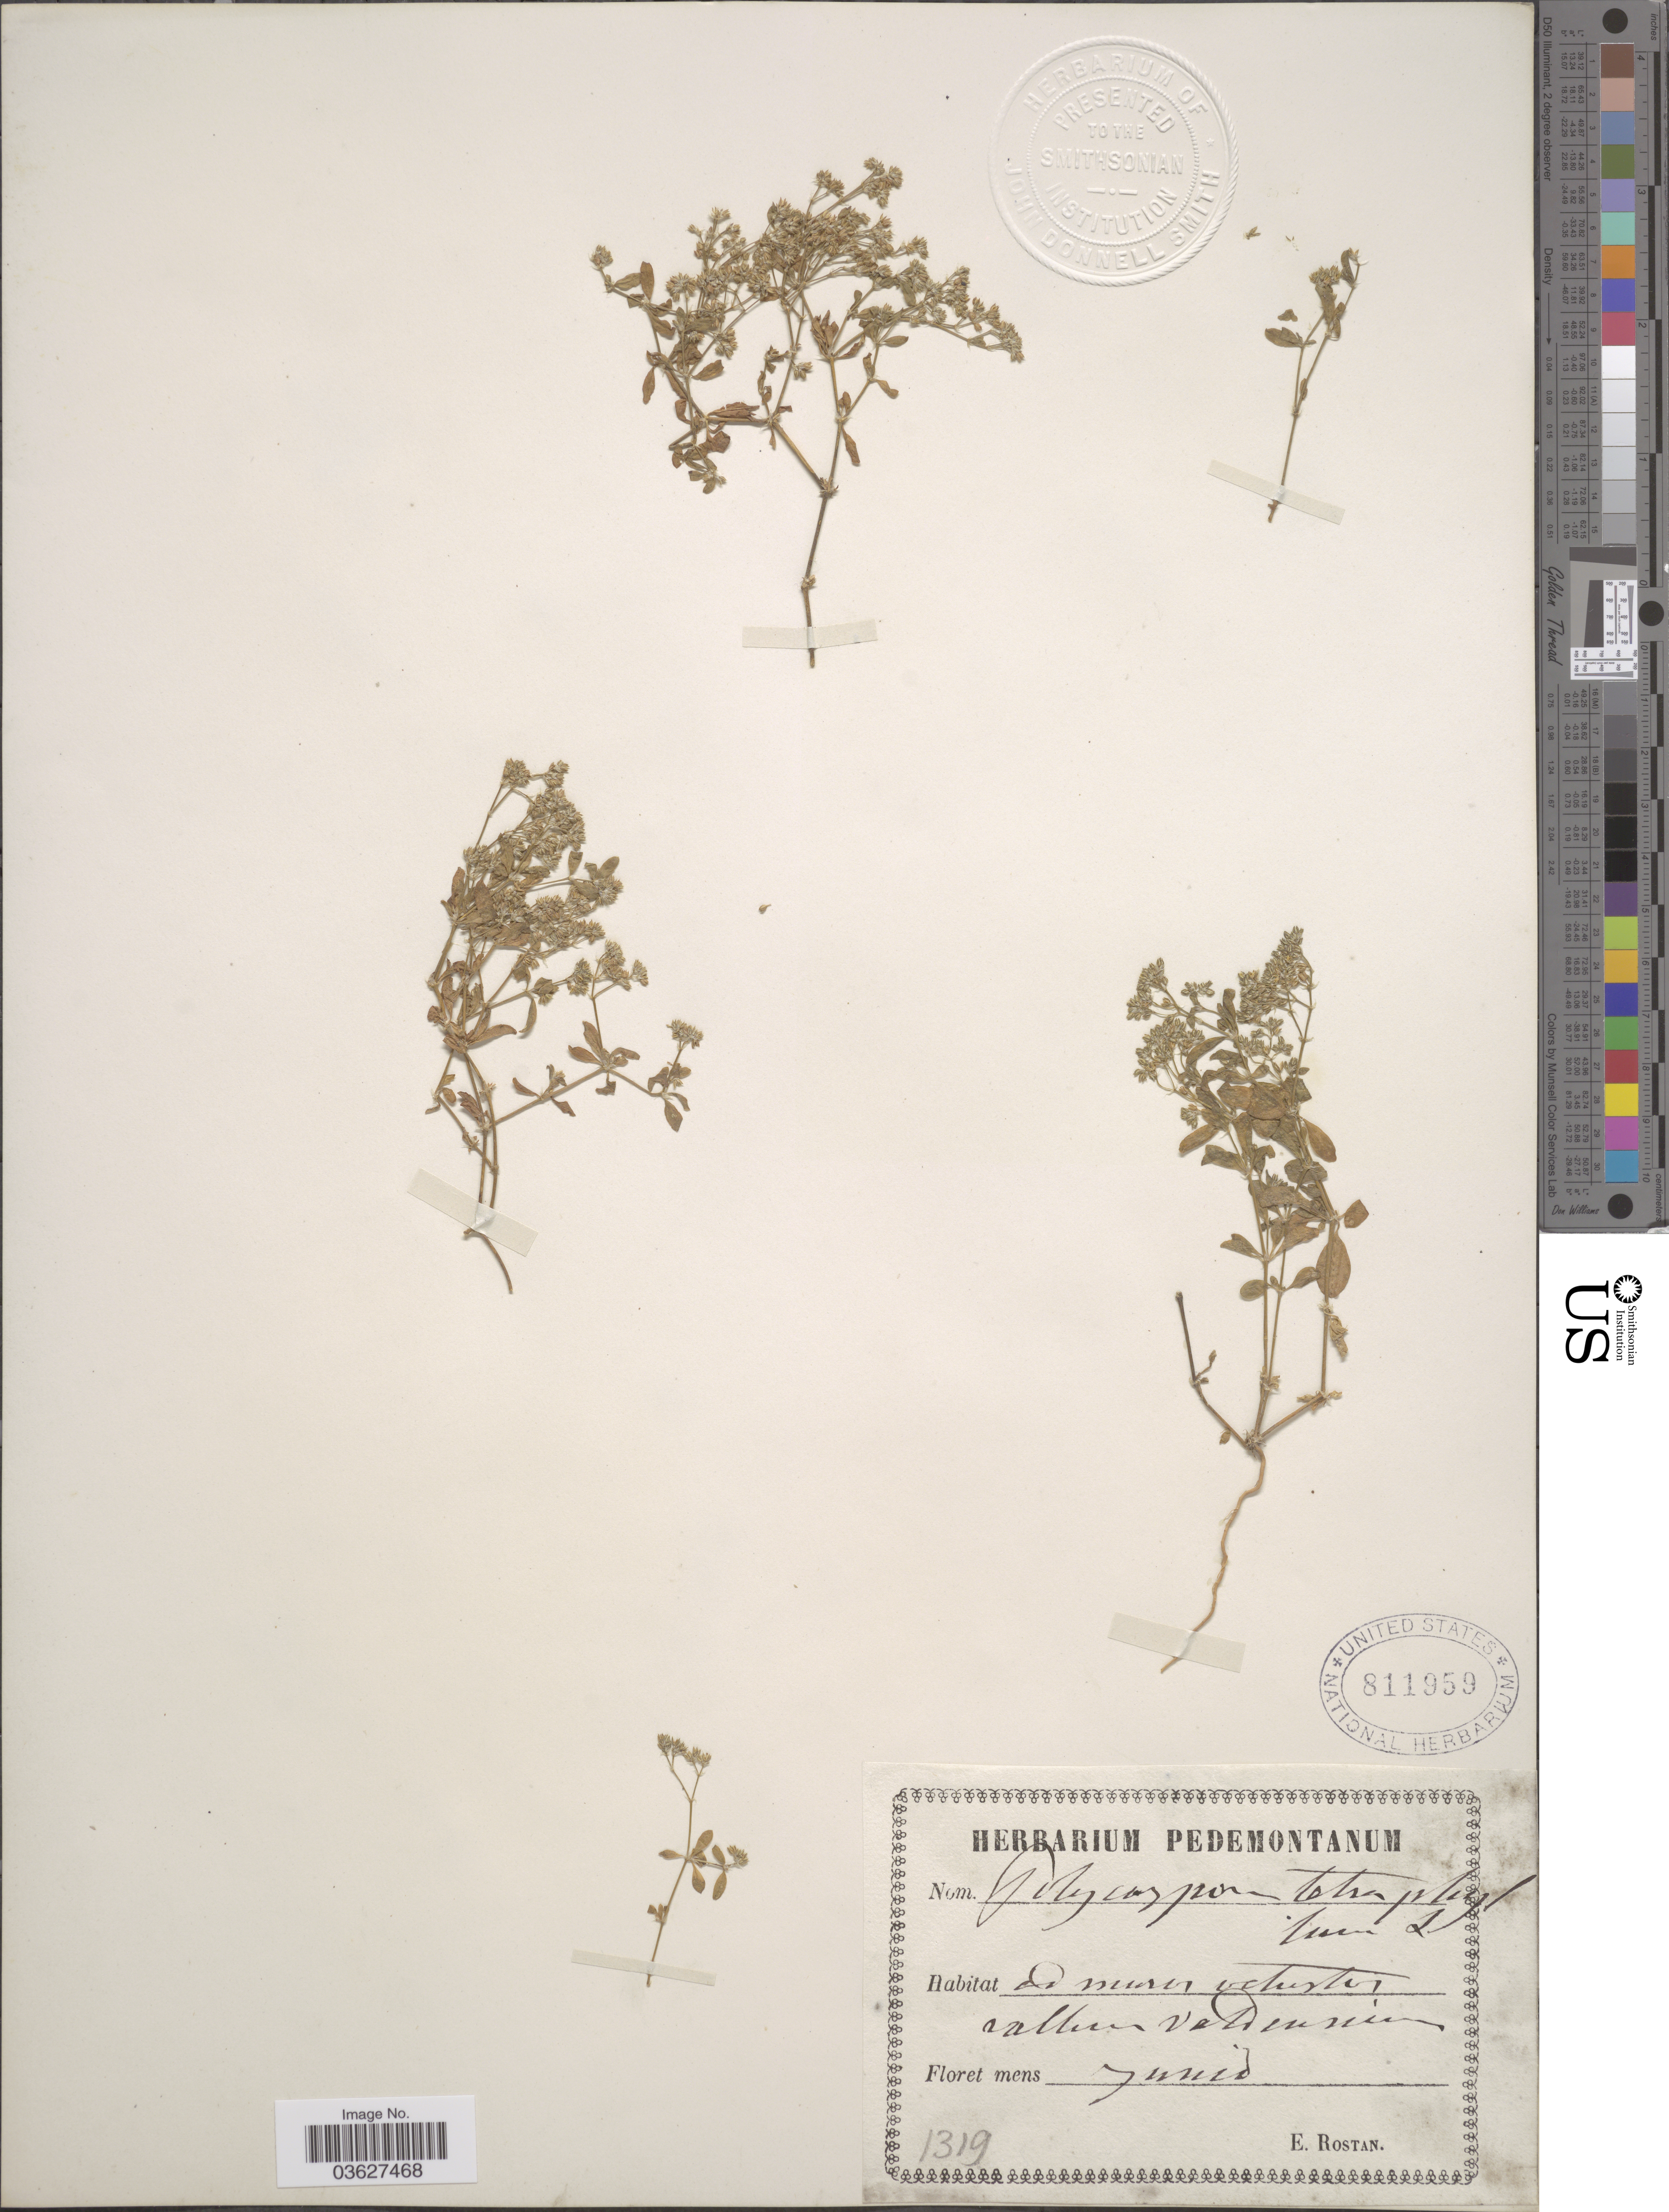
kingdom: Plantae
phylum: Tracheophyta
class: Magnoliopsida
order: Caryophyllales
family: Caryophyllaceae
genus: Polycarpon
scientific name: Polycarpon tetraphyllum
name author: (L.) L.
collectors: E. Rostan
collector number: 1319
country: Italy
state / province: Piedmont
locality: De miara ucherta vallum valiennium. [interpreted]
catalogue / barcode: US 811959